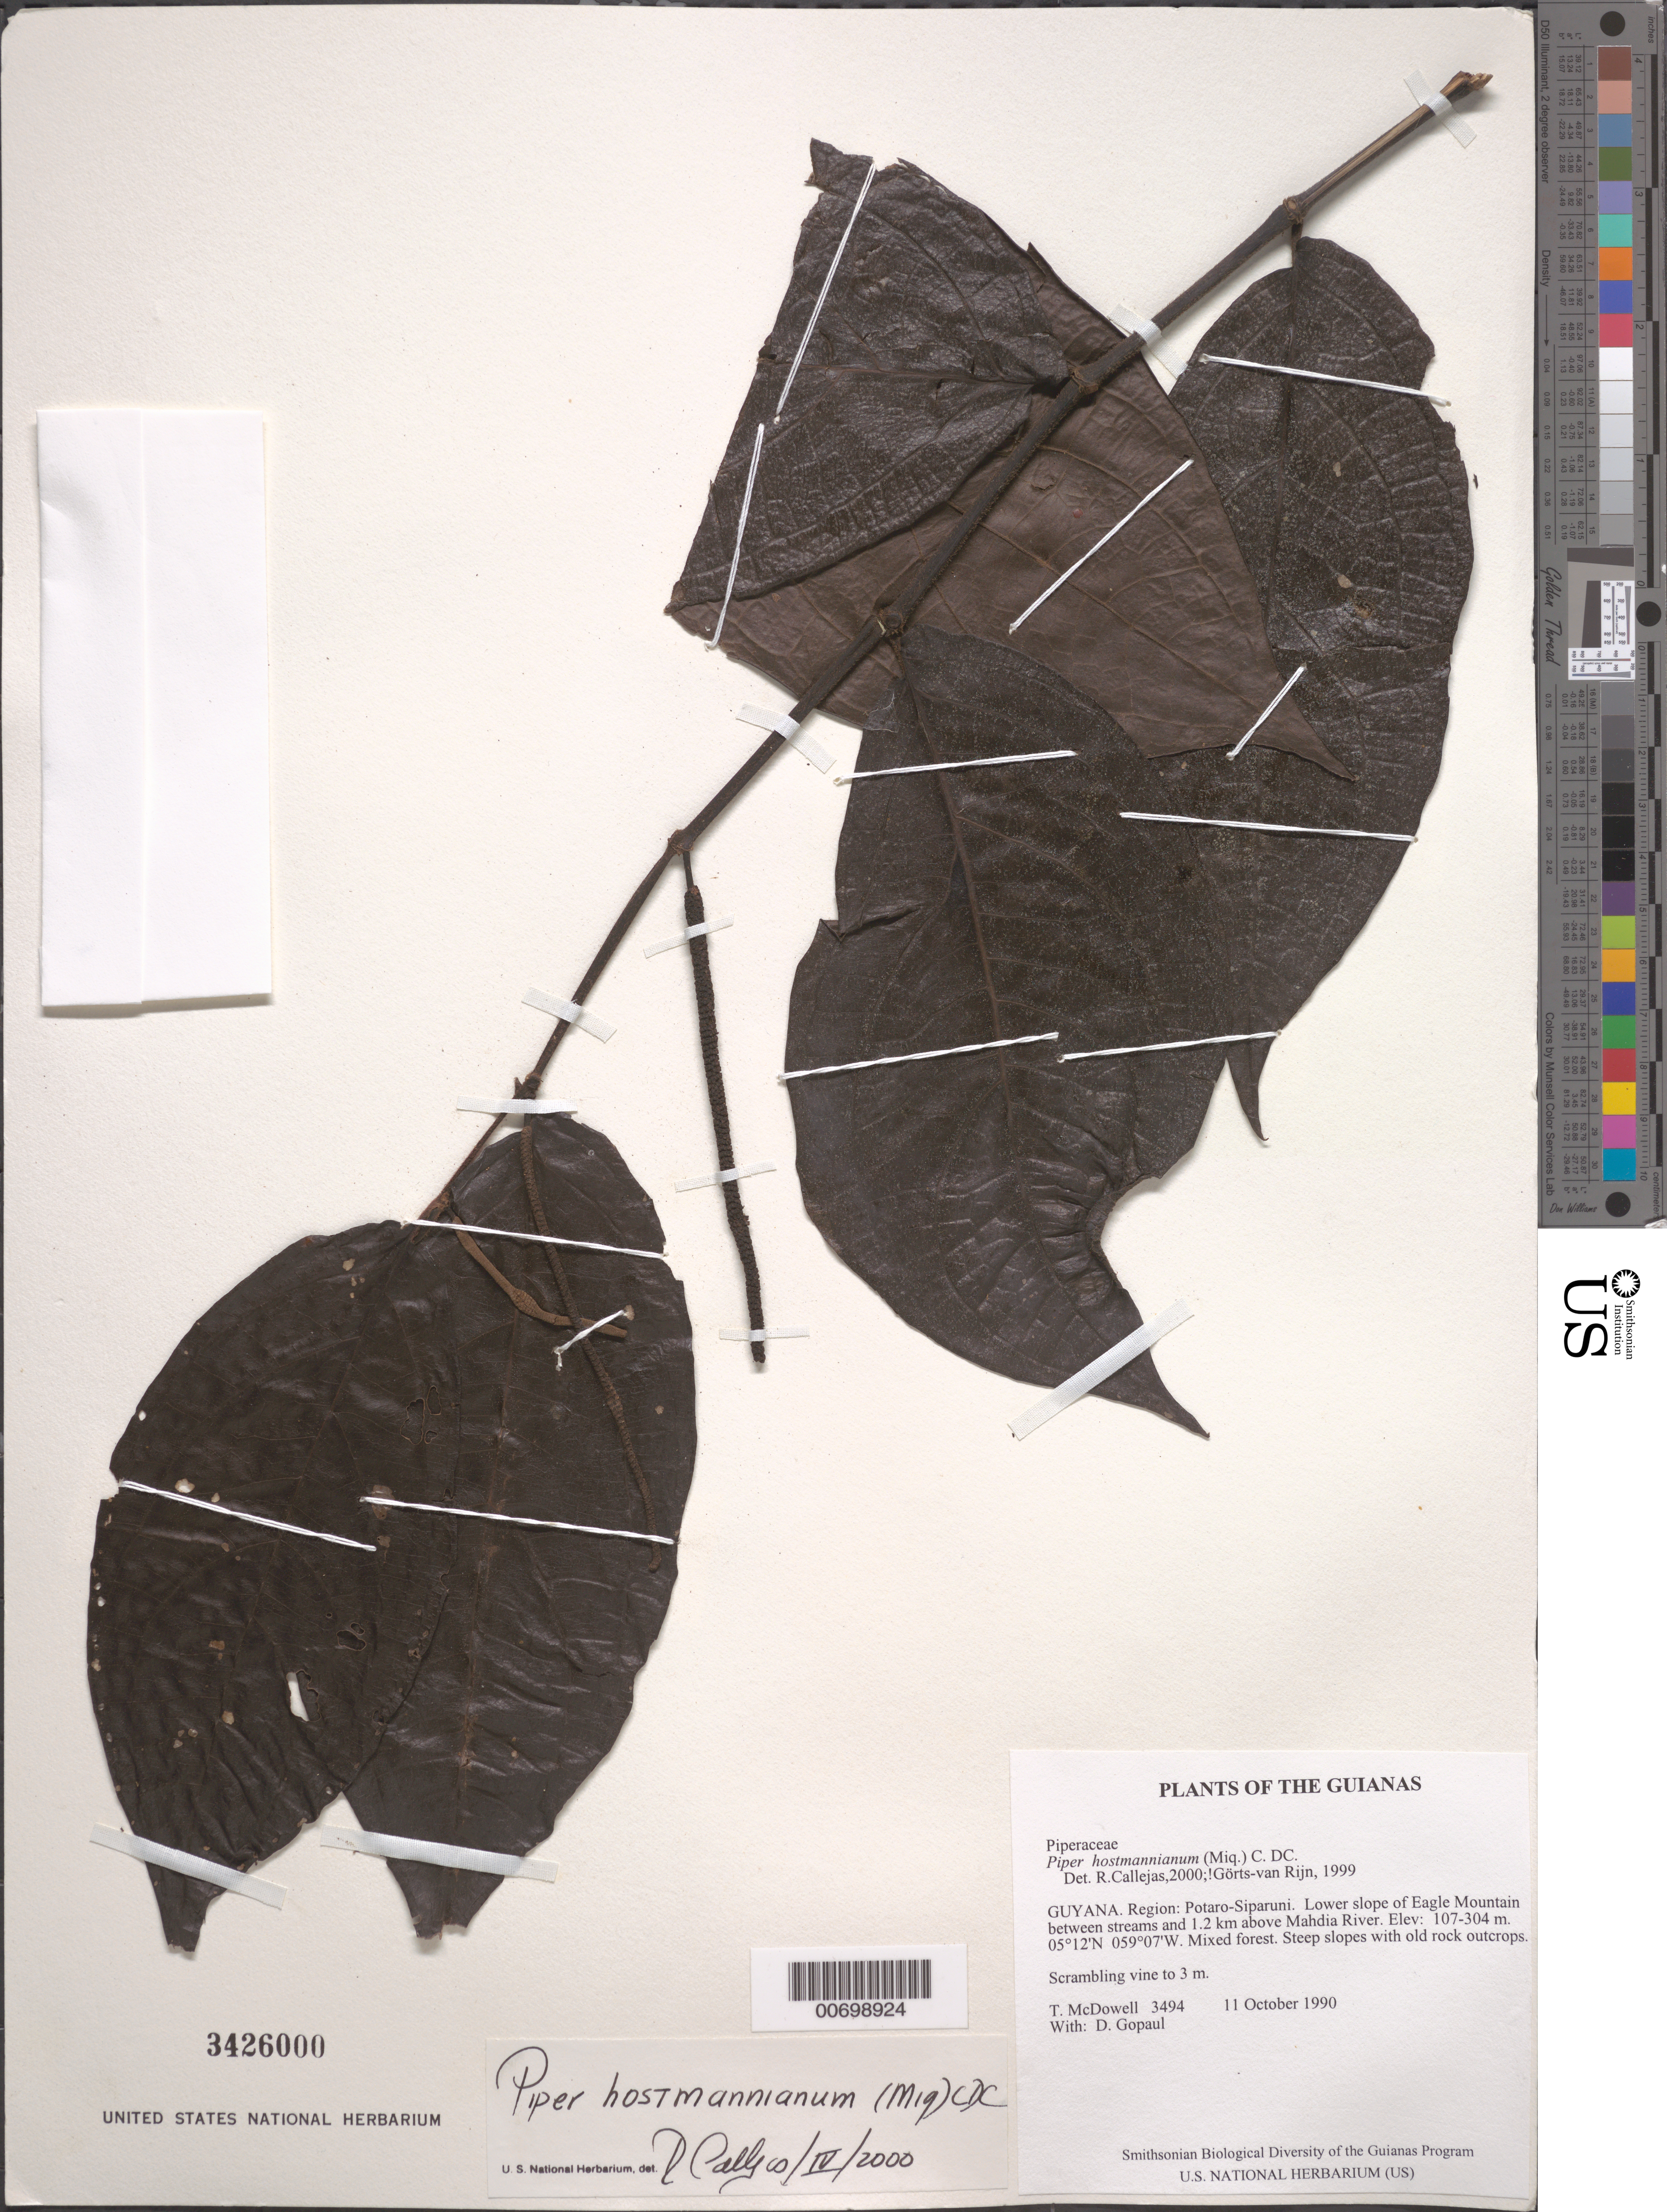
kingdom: Plantae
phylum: Tracheophyta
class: Magnoliopsida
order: Piperales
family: Piperaceae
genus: Piper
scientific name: Piper hostmannianum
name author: (Miq.) C. DC.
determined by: Görts-van Rijn, A. R. A.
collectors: T. McDowell & D. Gopaul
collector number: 3494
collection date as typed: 11 October 1990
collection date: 1990-10-11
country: Guyana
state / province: Potaro-Siparuni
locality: Lower slope of Eagle Mountain between streams and 1.2 km above Mahdia River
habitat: Mixed forest. Steep slopes with old rock outcrops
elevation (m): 107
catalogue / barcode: US 3426000